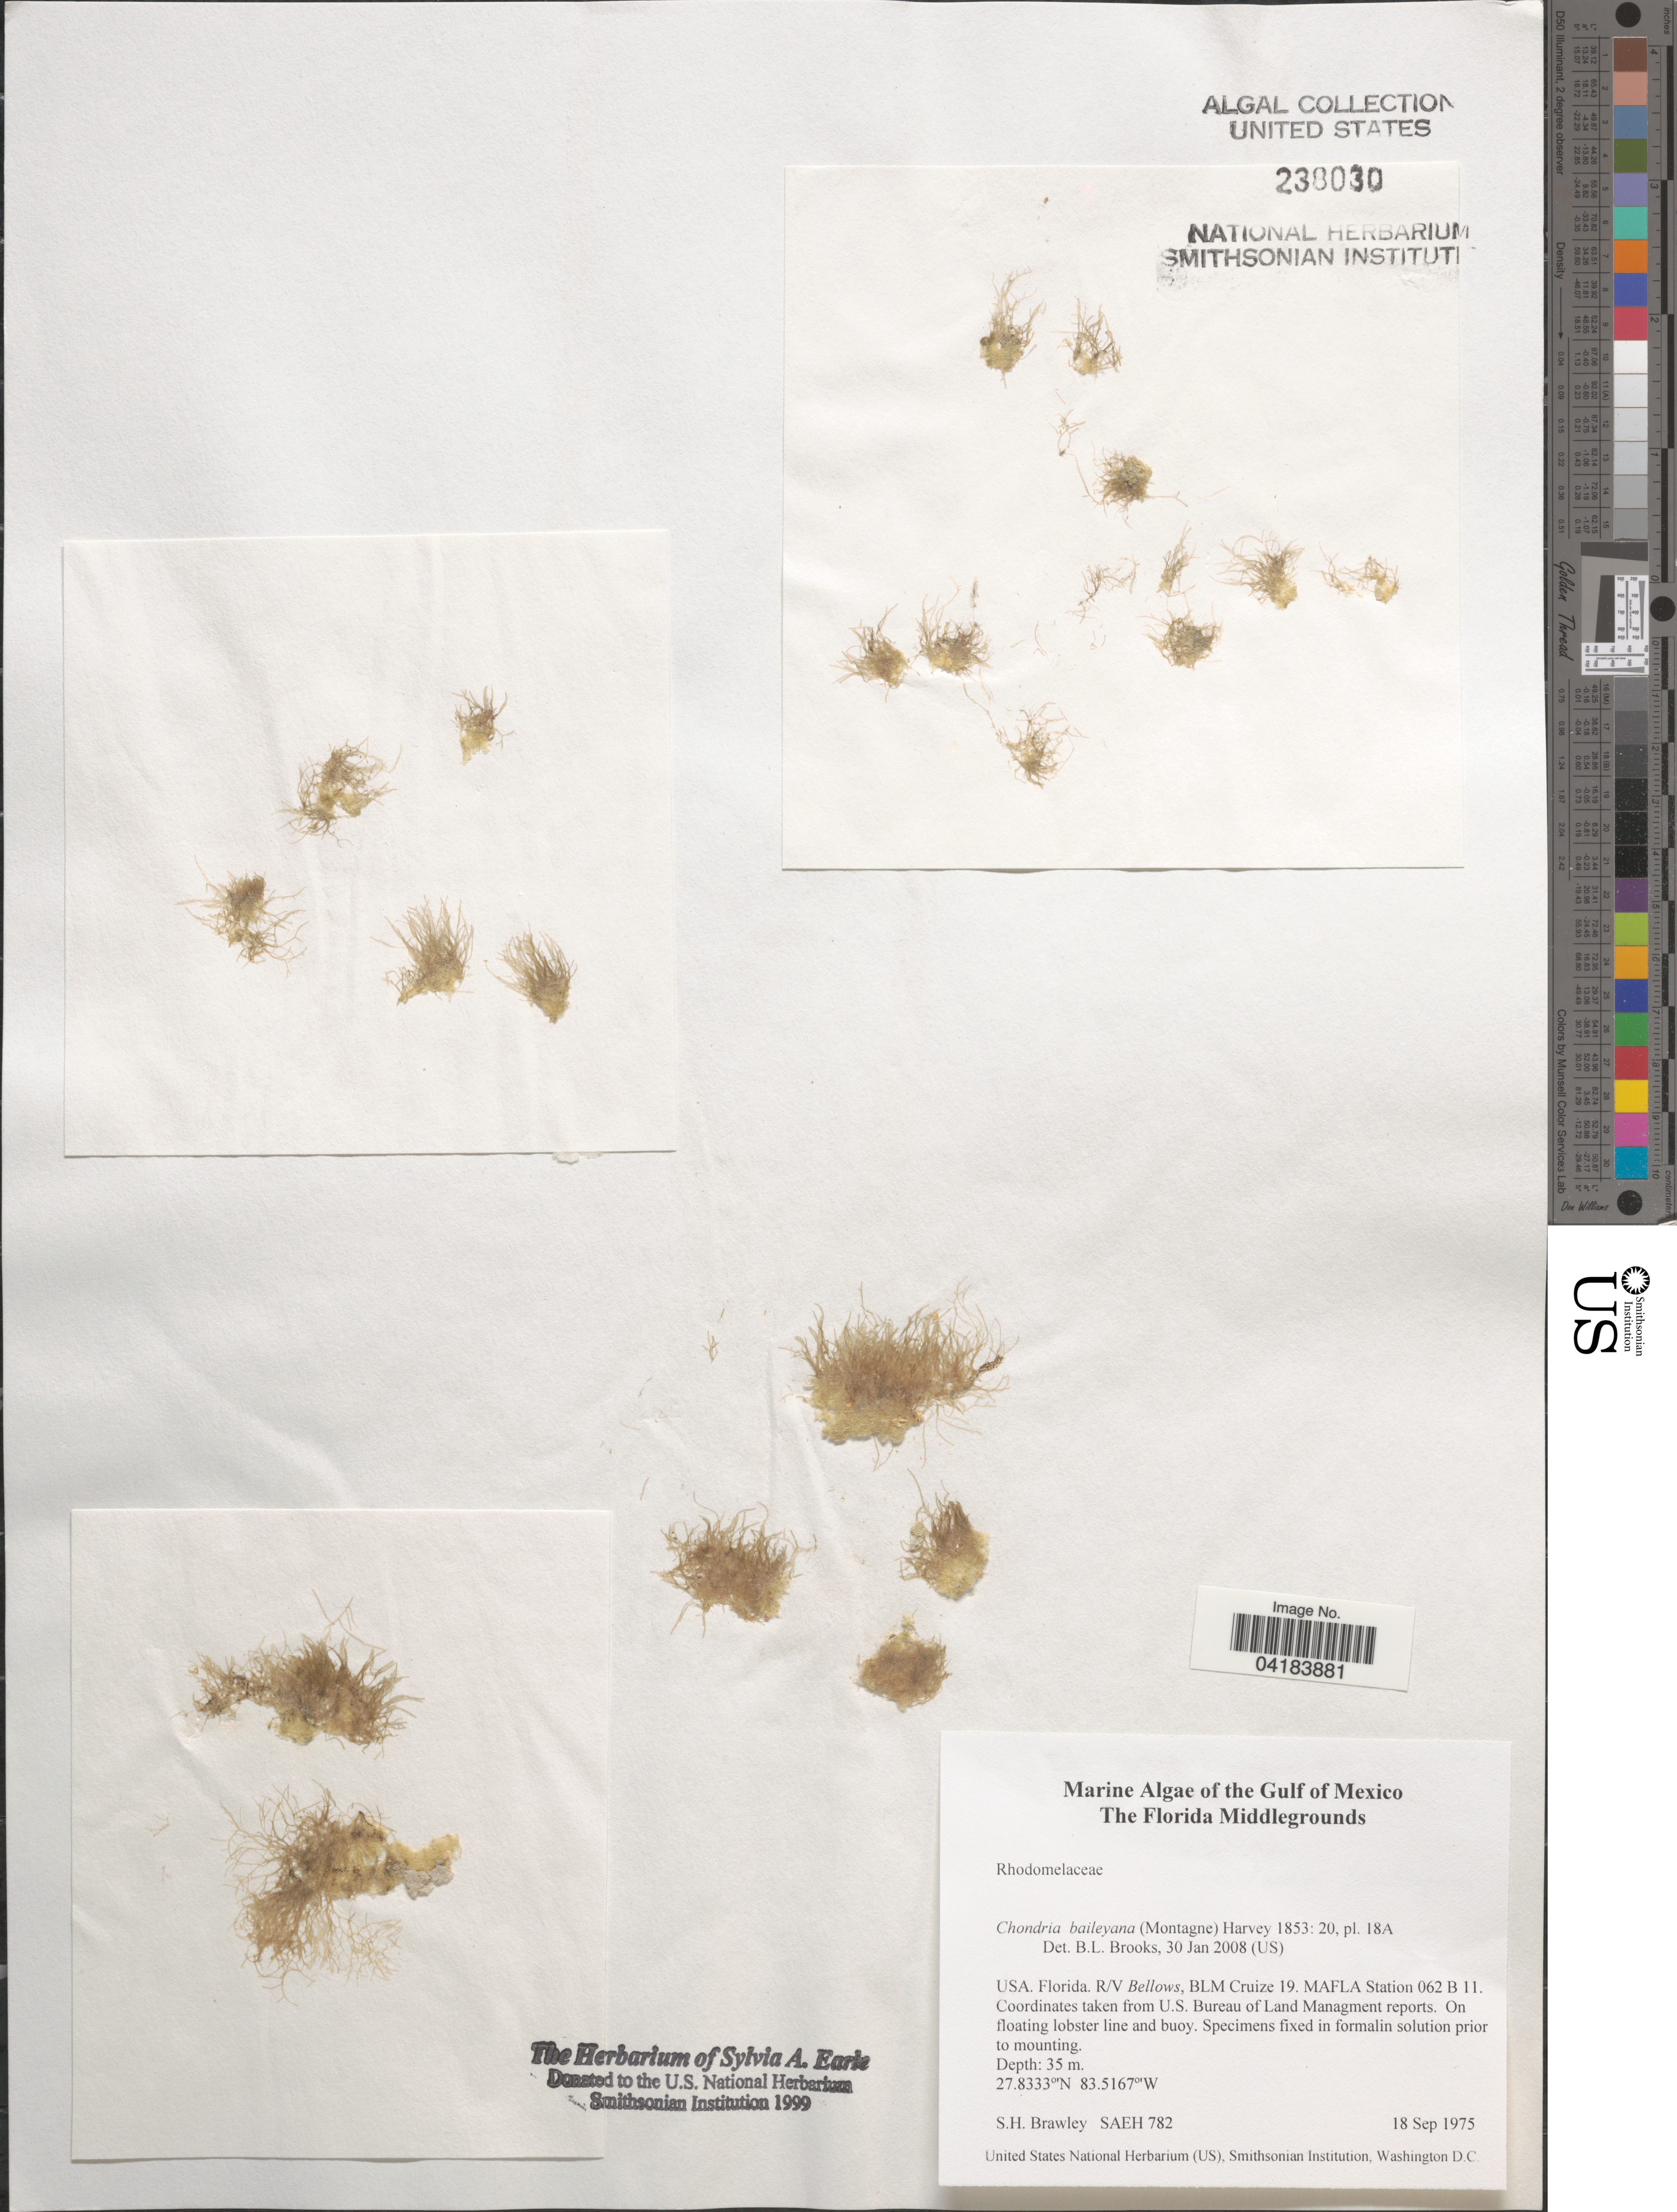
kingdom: Plantae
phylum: Rhodophyta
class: Florideophyceae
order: Ceramiales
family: Rhodomelaceae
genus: Chondria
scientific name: Chondria baileyana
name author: (Mont.) Harv.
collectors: S. Brawley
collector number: SAEH782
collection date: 1975-09-18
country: United States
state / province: Florida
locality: Gulf of Mexico. The Florida Middlegrounds. R/V Bellows, BLM Cruize 19. MAFLA Station 062 B 11.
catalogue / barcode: US 238030